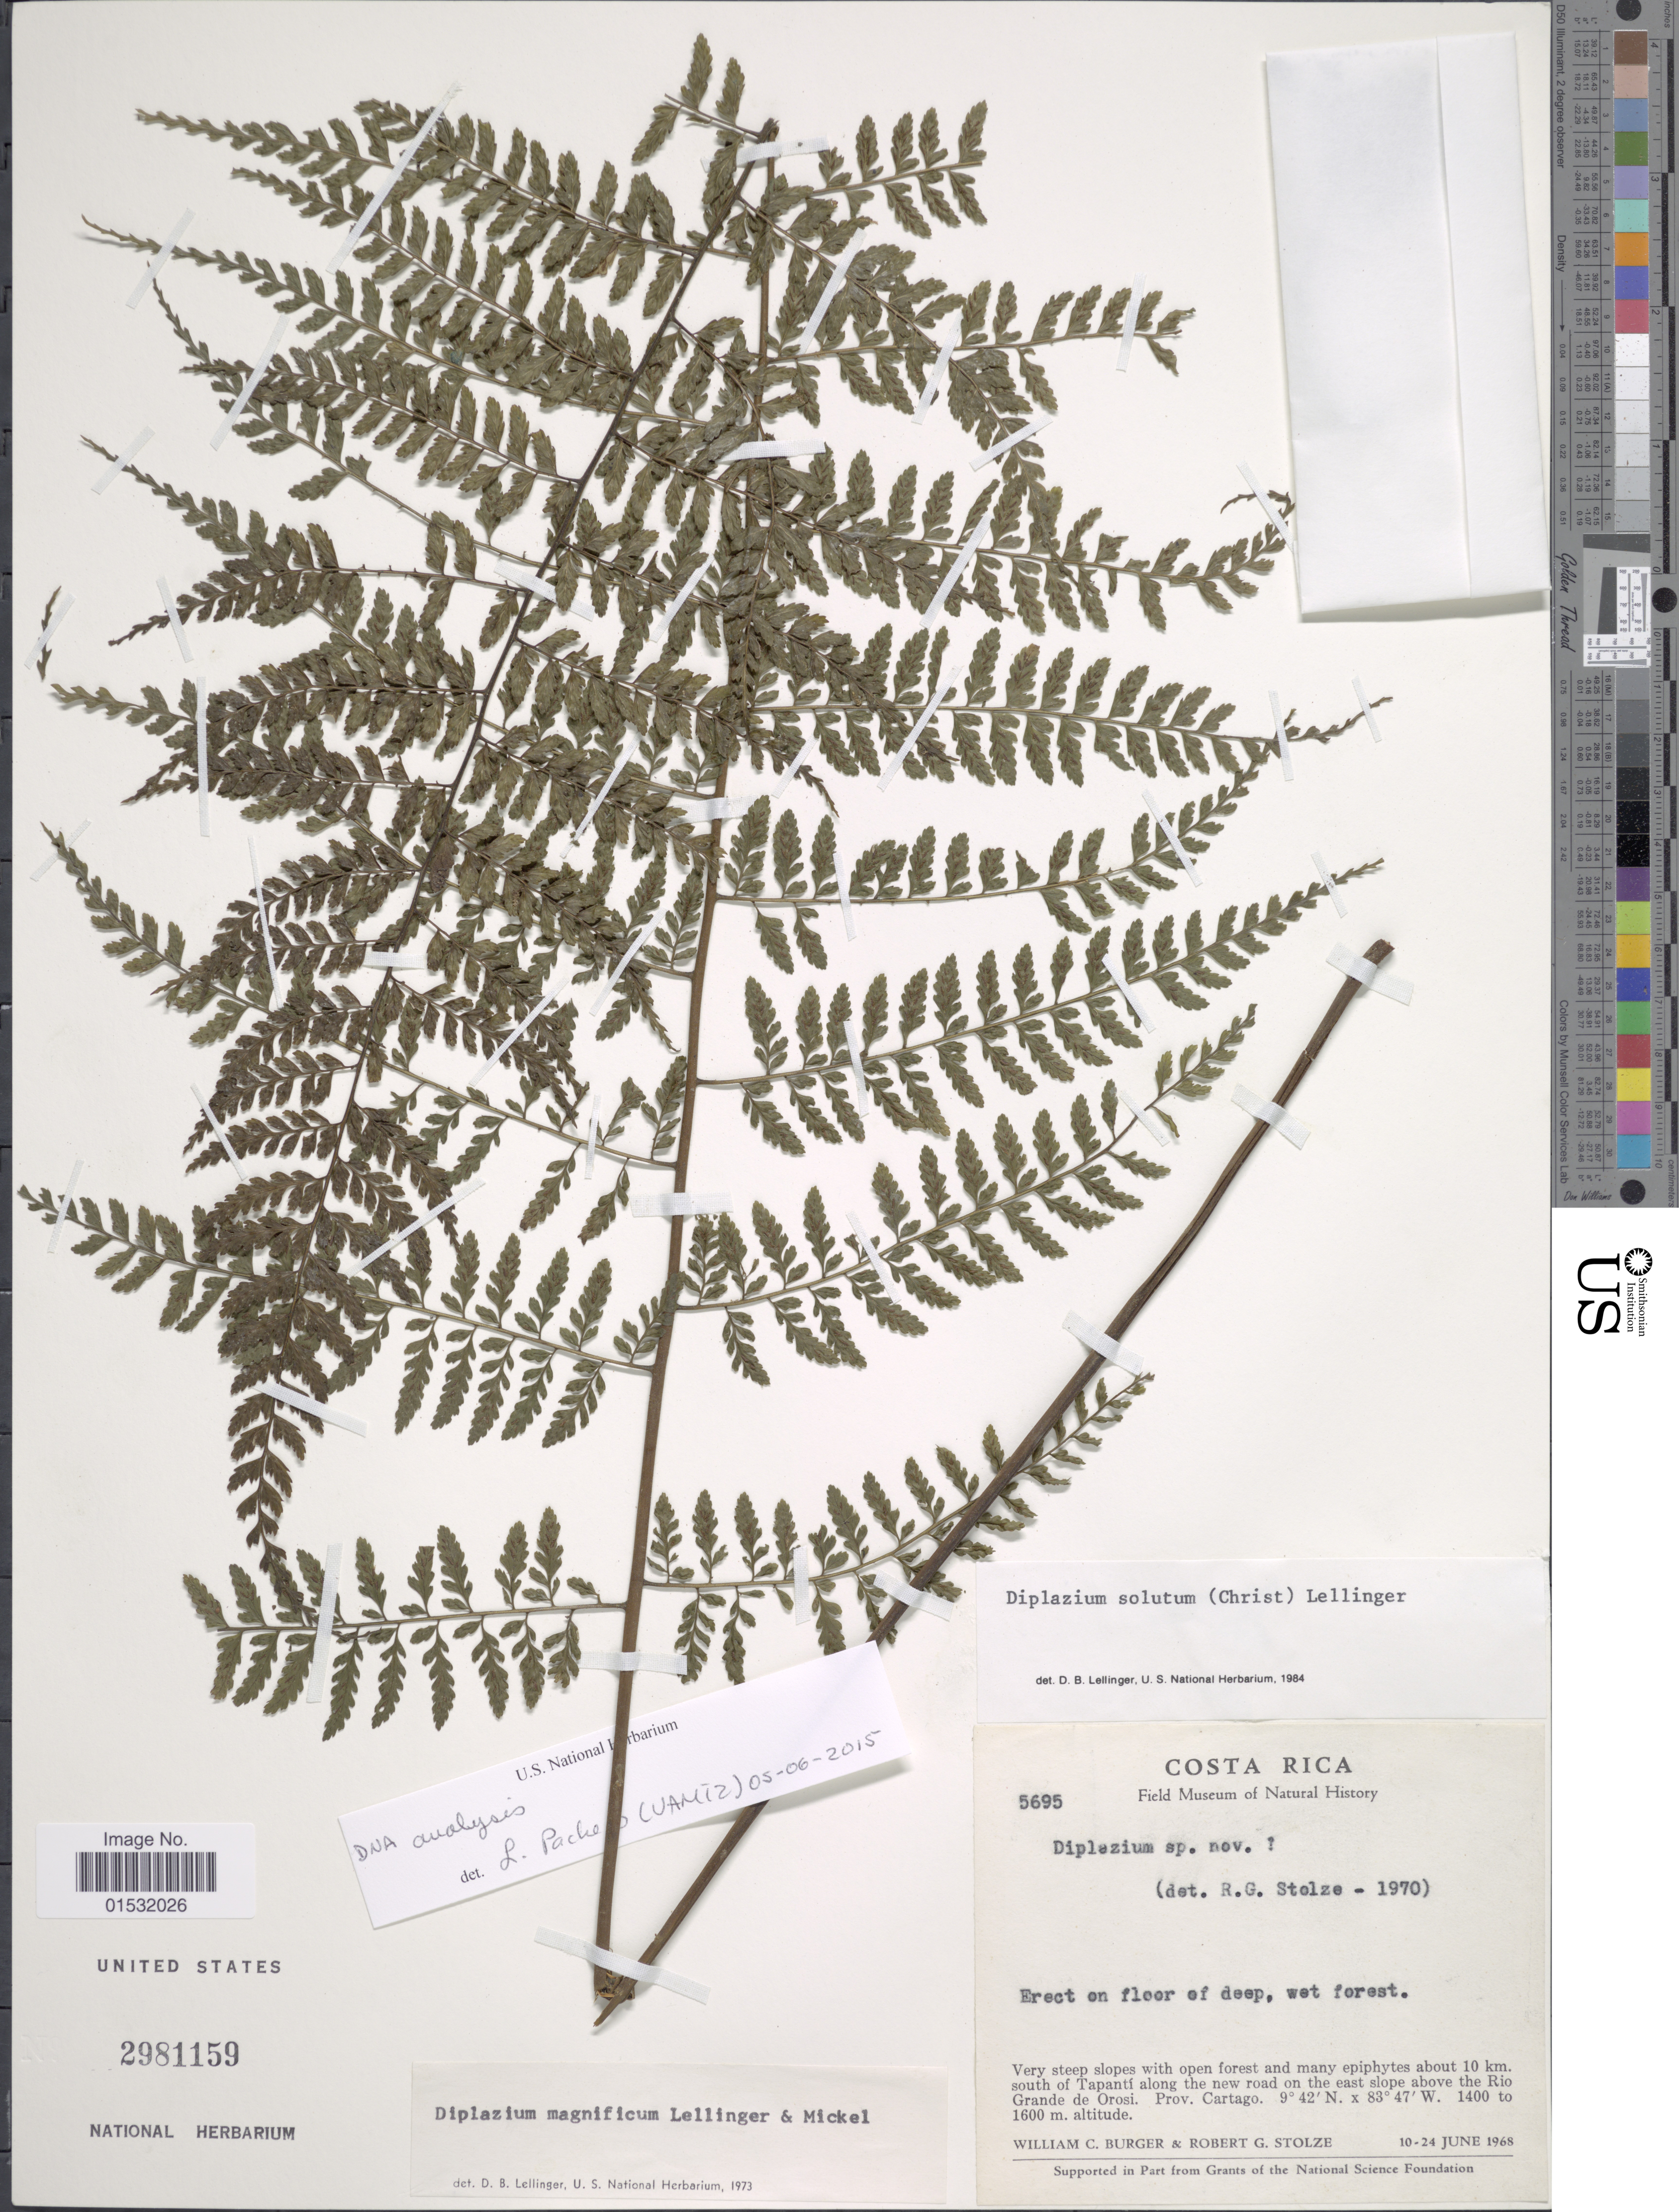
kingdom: Plantae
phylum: Tracheophyta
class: Polypodiopsida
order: Polypodiales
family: Athyriaceae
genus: Diplazium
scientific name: Diplazium solutum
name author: (Christ) Lellinger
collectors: W. Burger & R. G. Stolze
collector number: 5695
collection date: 1968-06-10/1968-06-24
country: Costa Rica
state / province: Cartago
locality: About 10 km. south of Tapantí along the new road on the east slope above the Rio Grande de Orosi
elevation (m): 1400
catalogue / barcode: US 2981159